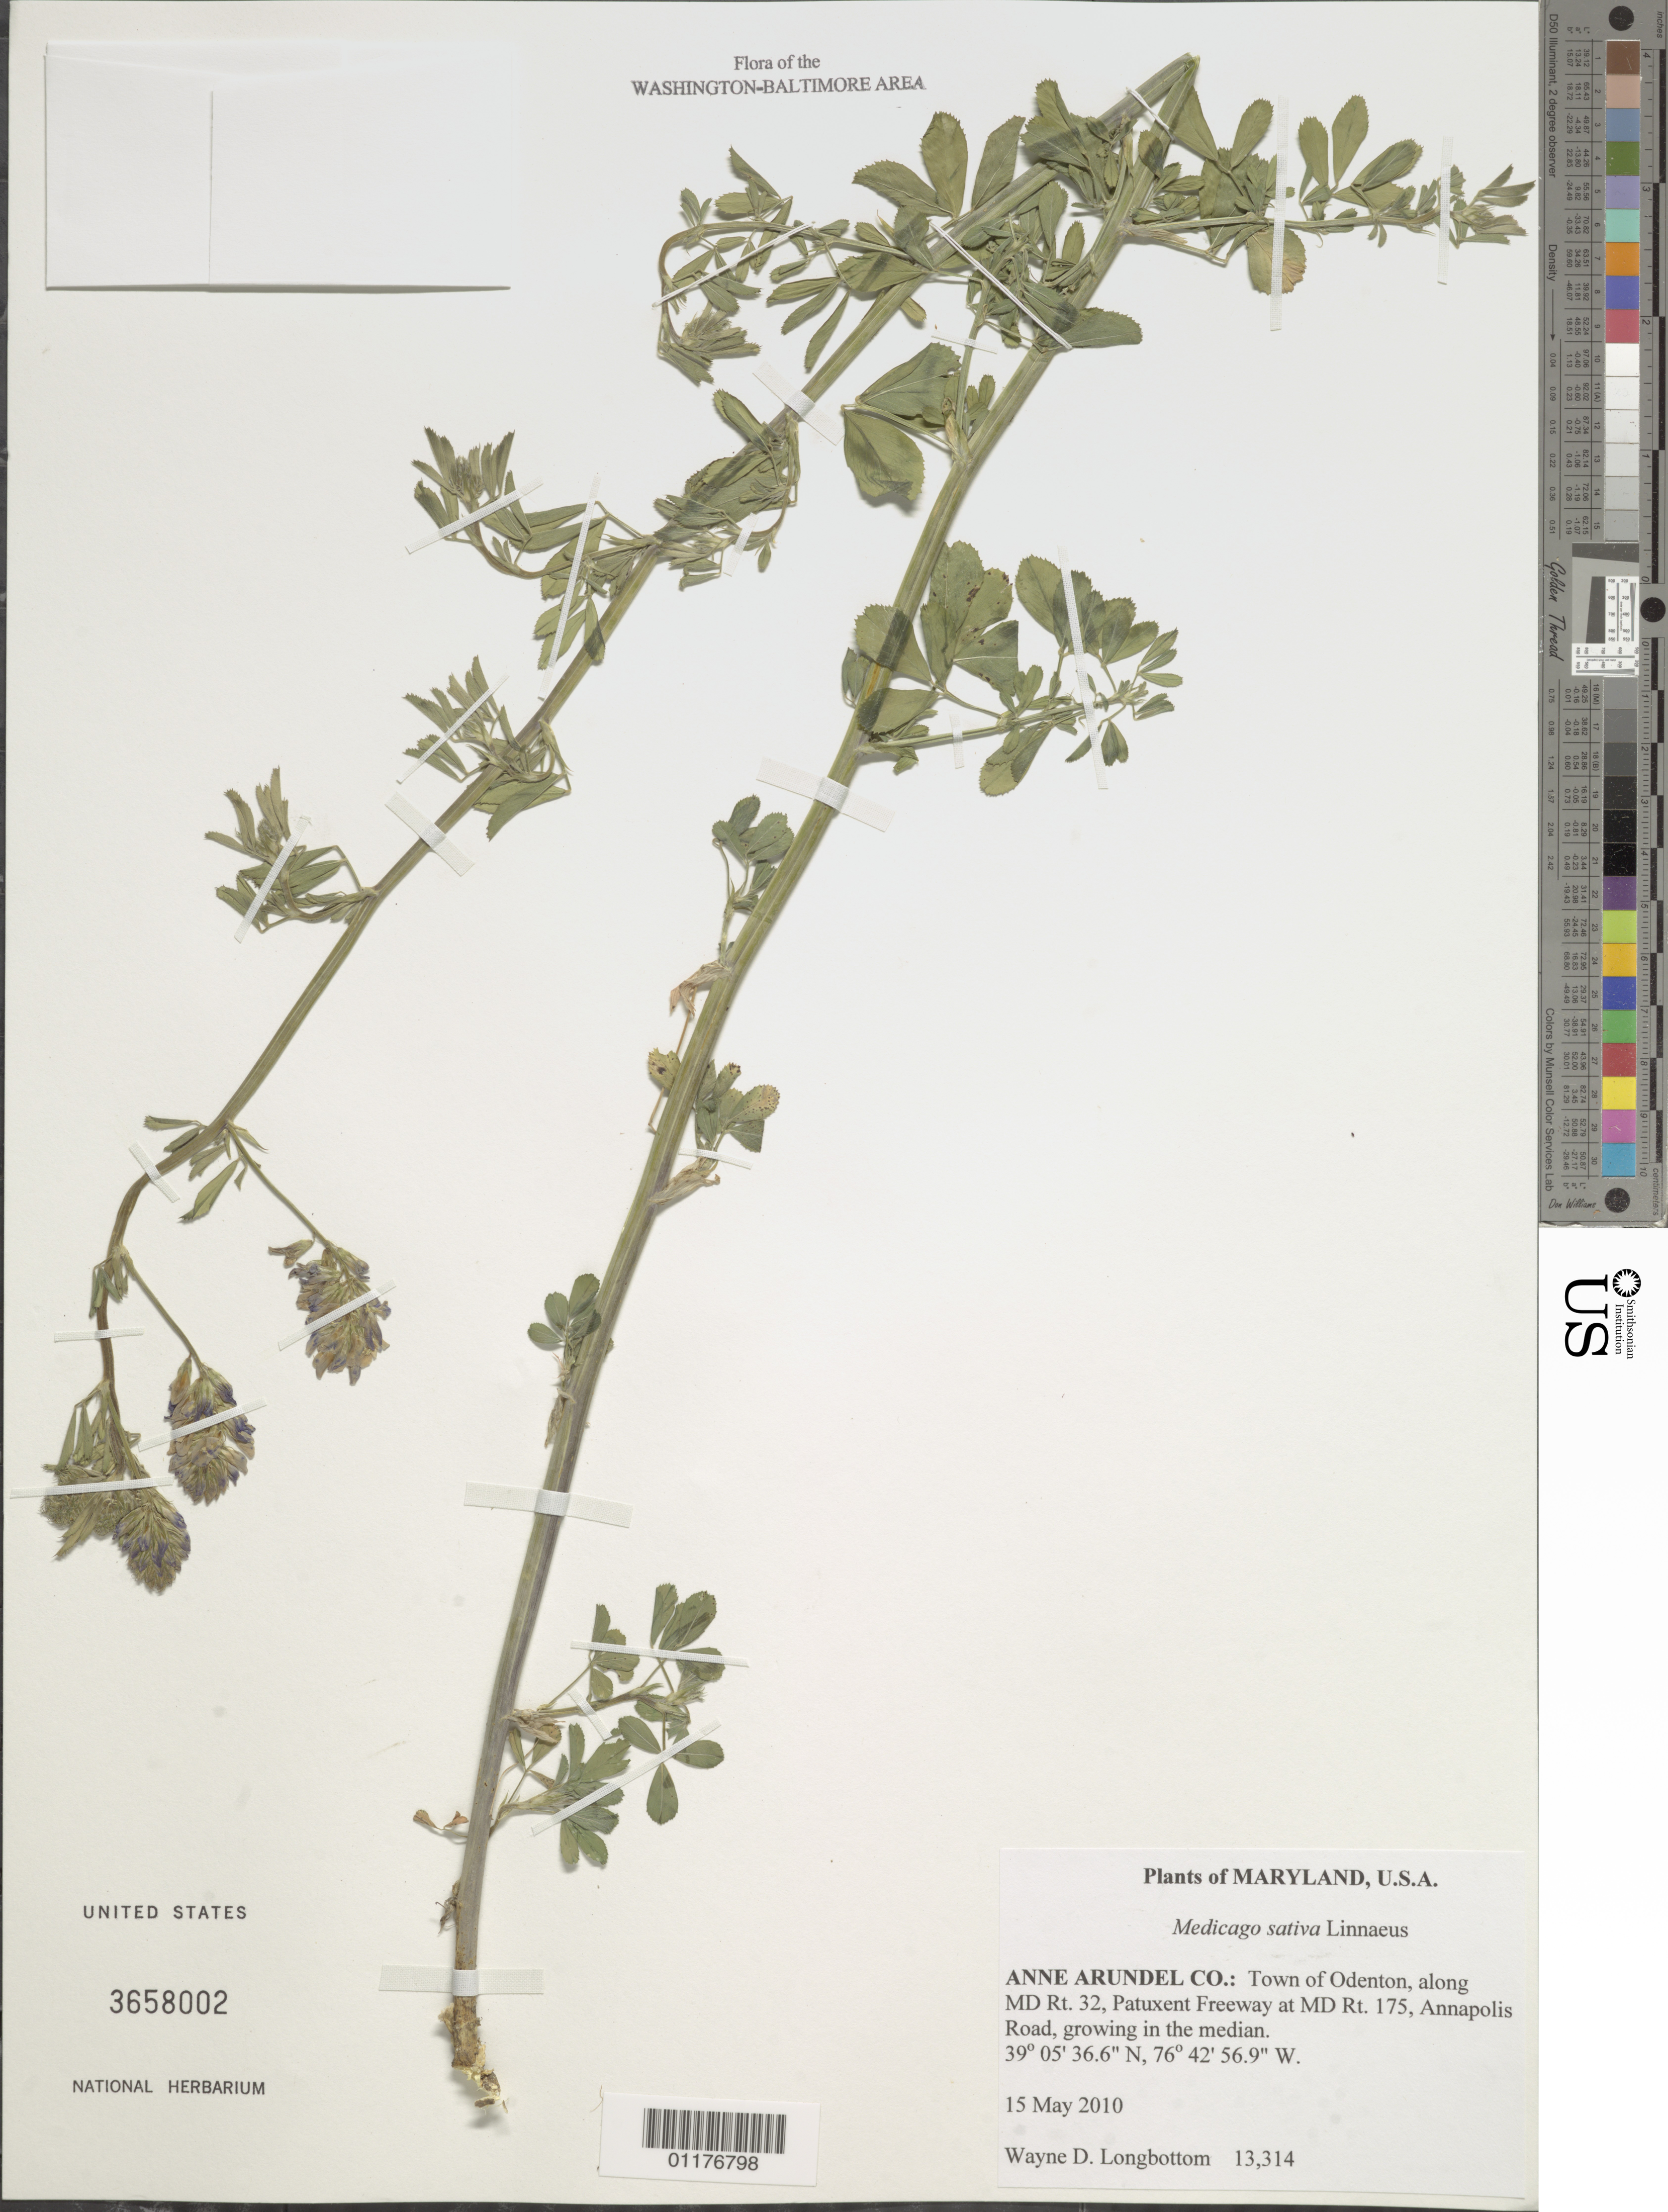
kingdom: Plantae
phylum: Tracheophyta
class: Magnoliopsida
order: Fabales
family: Fabaceae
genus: Medicago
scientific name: Medicago sativa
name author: L.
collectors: D. Longbottom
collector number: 13314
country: United States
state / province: Maryland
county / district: Anne Arundel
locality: Odenton, along MD Rt. 32, Patuxent Freeway at MD Rt. 175, Annapolis Road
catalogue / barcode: US 3658002